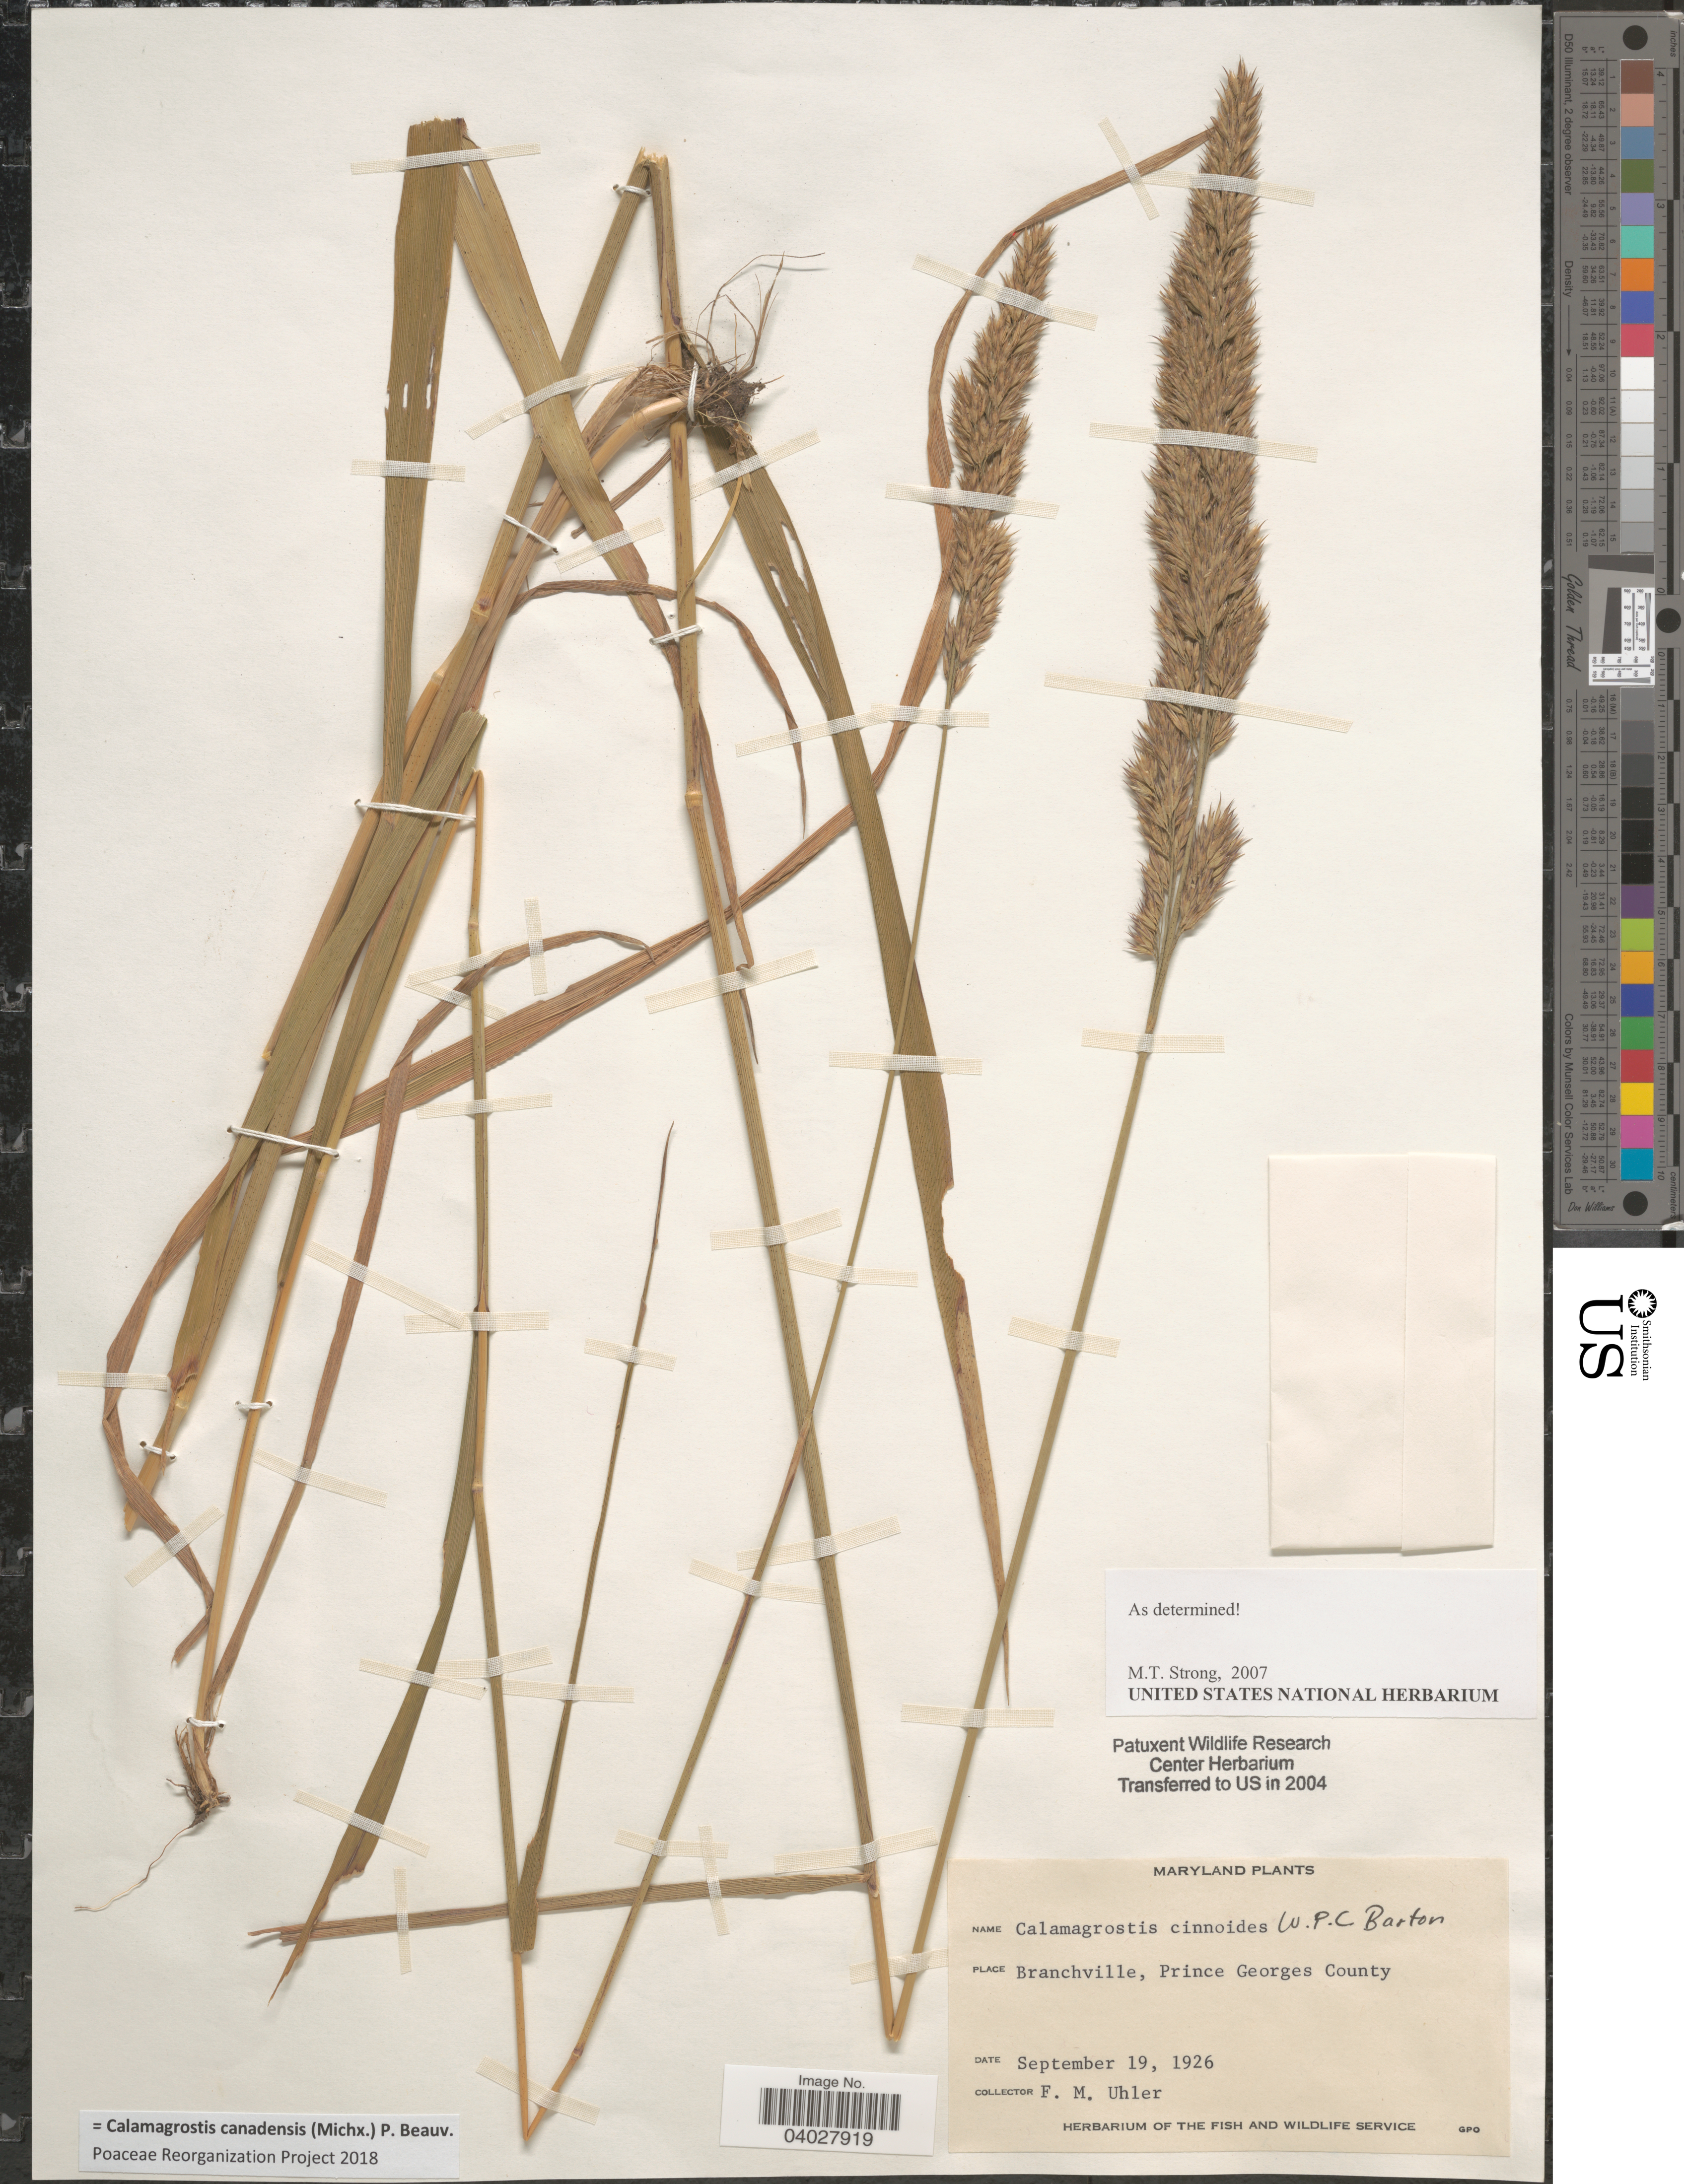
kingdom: Plantae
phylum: Tracheophyta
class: Liliopsida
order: Poales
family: Poaceae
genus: Calamagrostis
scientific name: Calamagrostis canadensis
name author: (Michx.) P. Beauv.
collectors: F. M. Uhler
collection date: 1926-09-19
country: United States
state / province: Maryland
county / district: Prince George's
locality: Branchville, Prince Georges County.